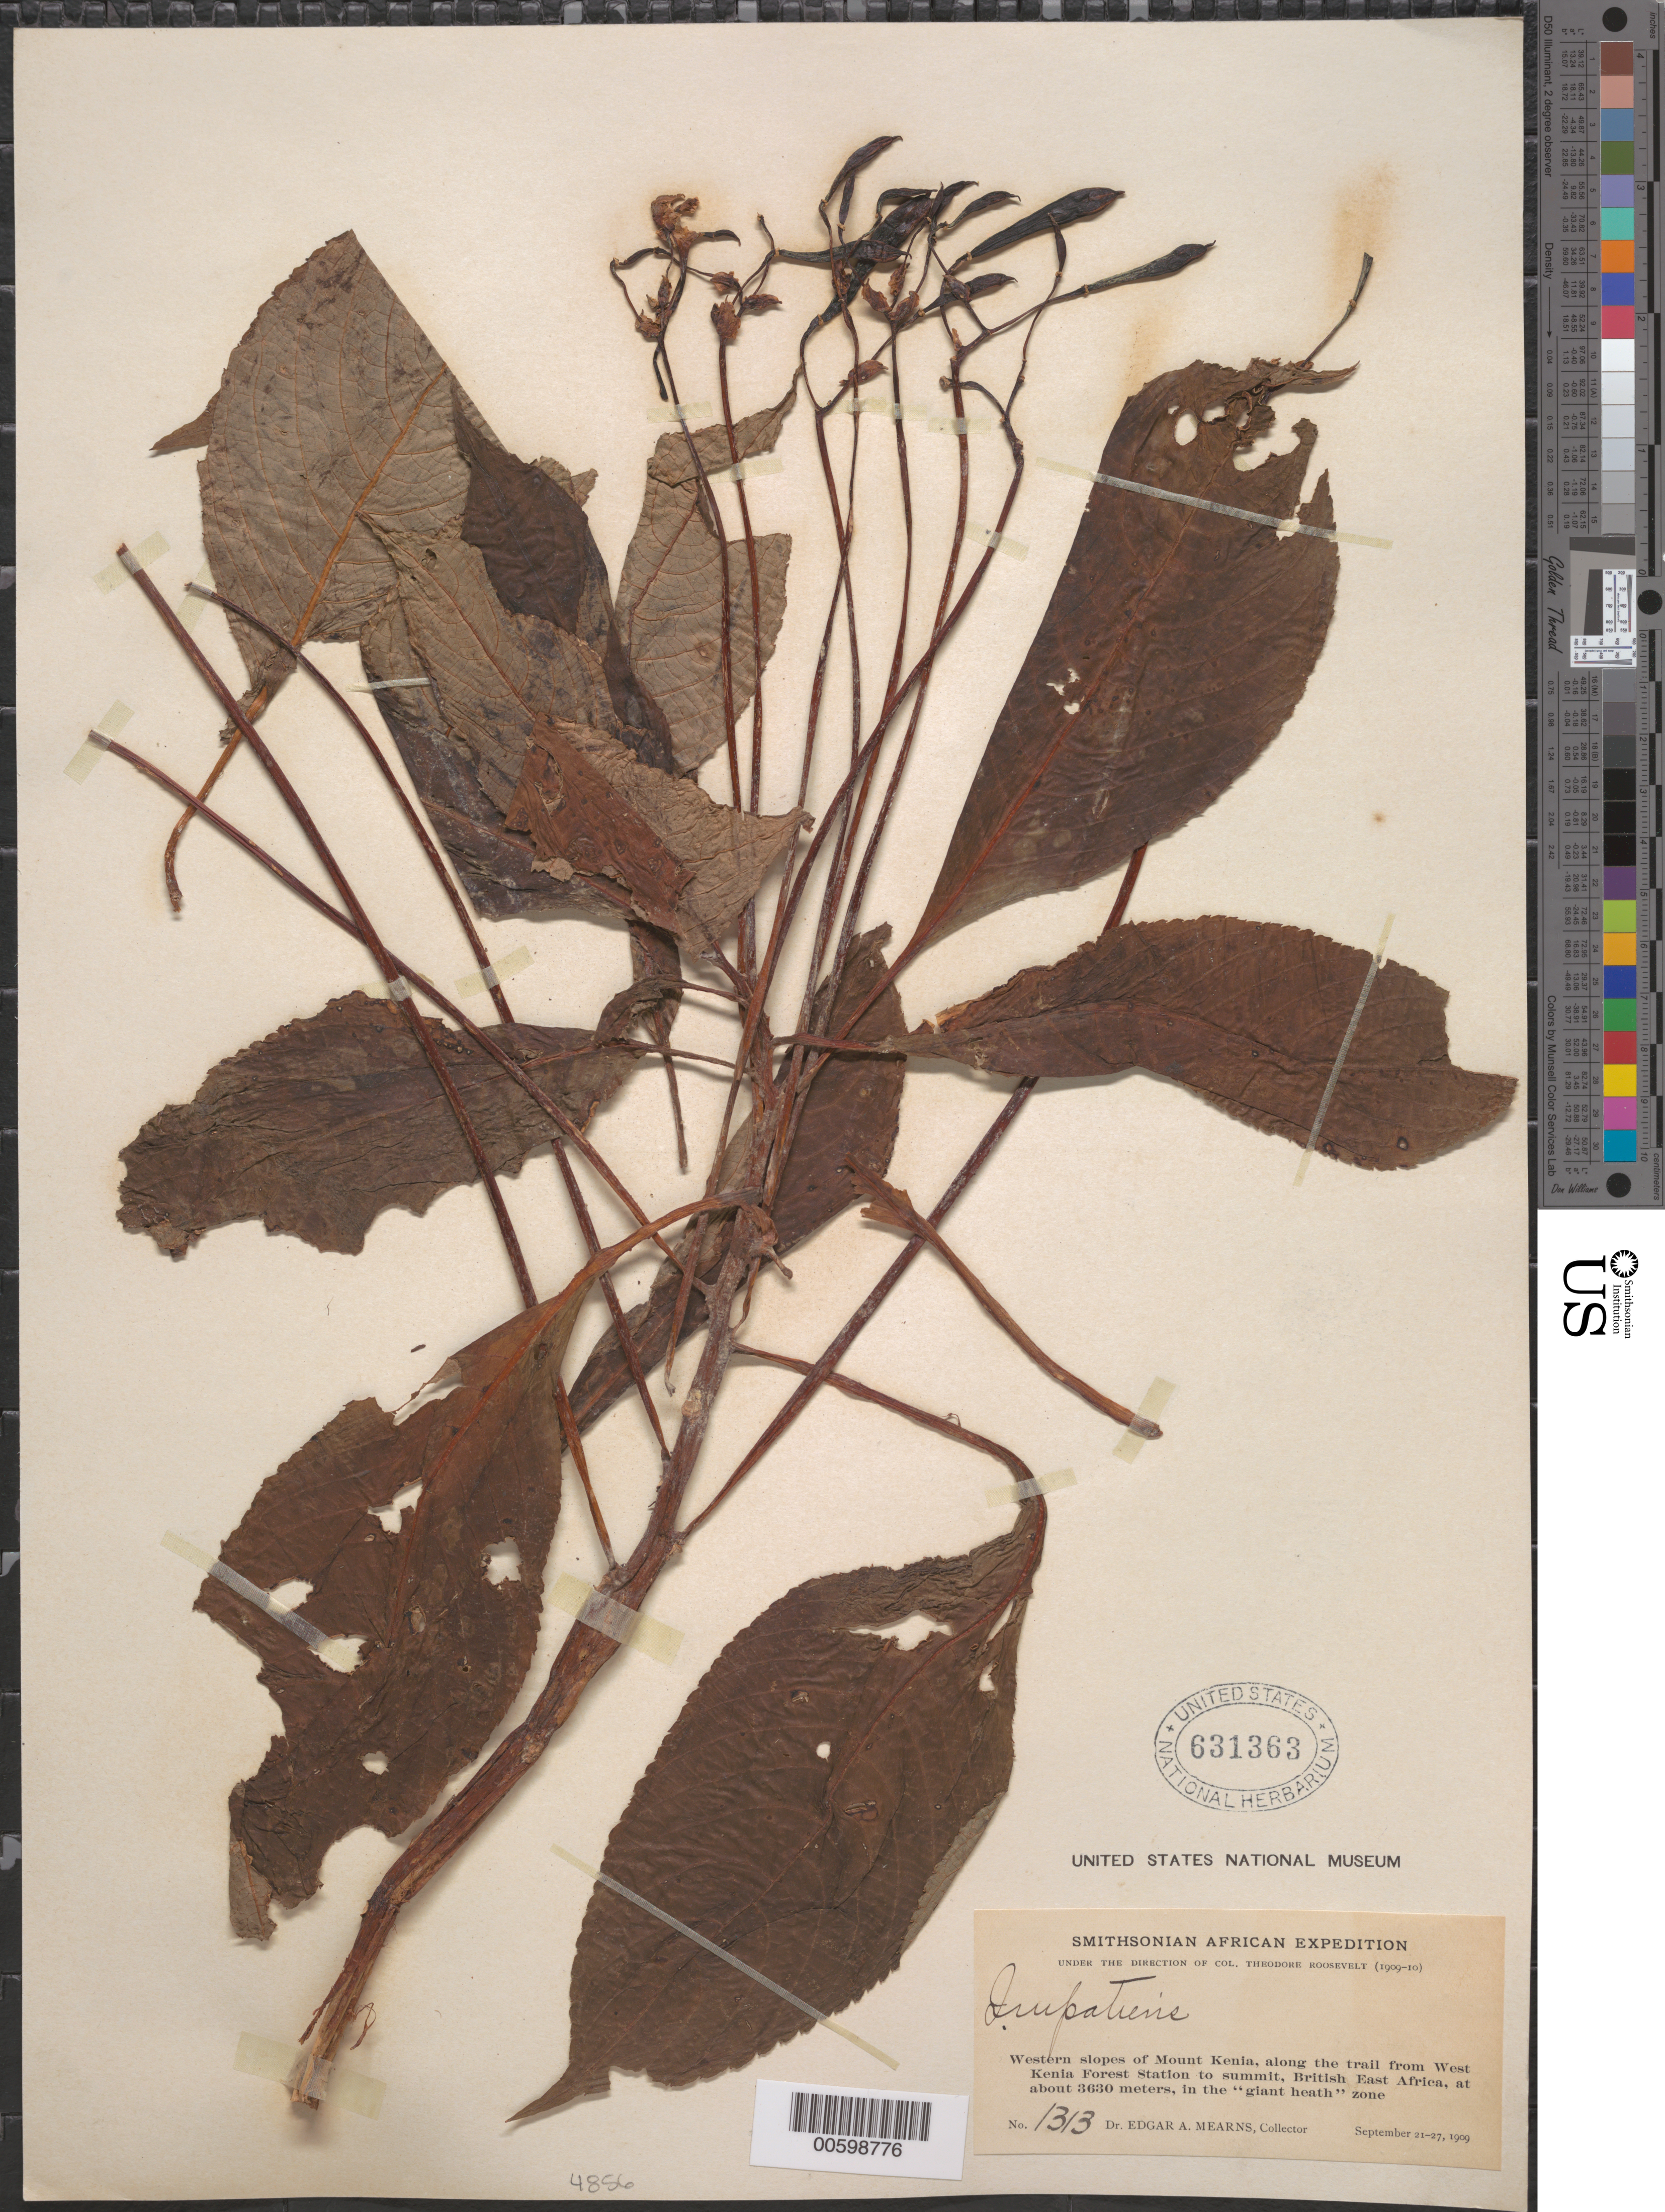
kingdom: Plantae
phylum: Tracheophyta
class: Magnoliopsida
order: Ericales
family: Balsaminaceae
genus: Impatiens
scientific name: Impatiens sp.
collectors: E. A. Mearns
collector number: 1313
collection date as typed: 21 Sep 1909 to 27 Sep 1909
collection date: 1909-09-21/1909-09-27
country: Kenya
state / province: Nyeri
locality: Western slopes of Mount Kenya, along the trail from West Kenya Forest Station to summit, in the " giant health zone"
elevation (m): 3630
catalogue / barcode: US 631363